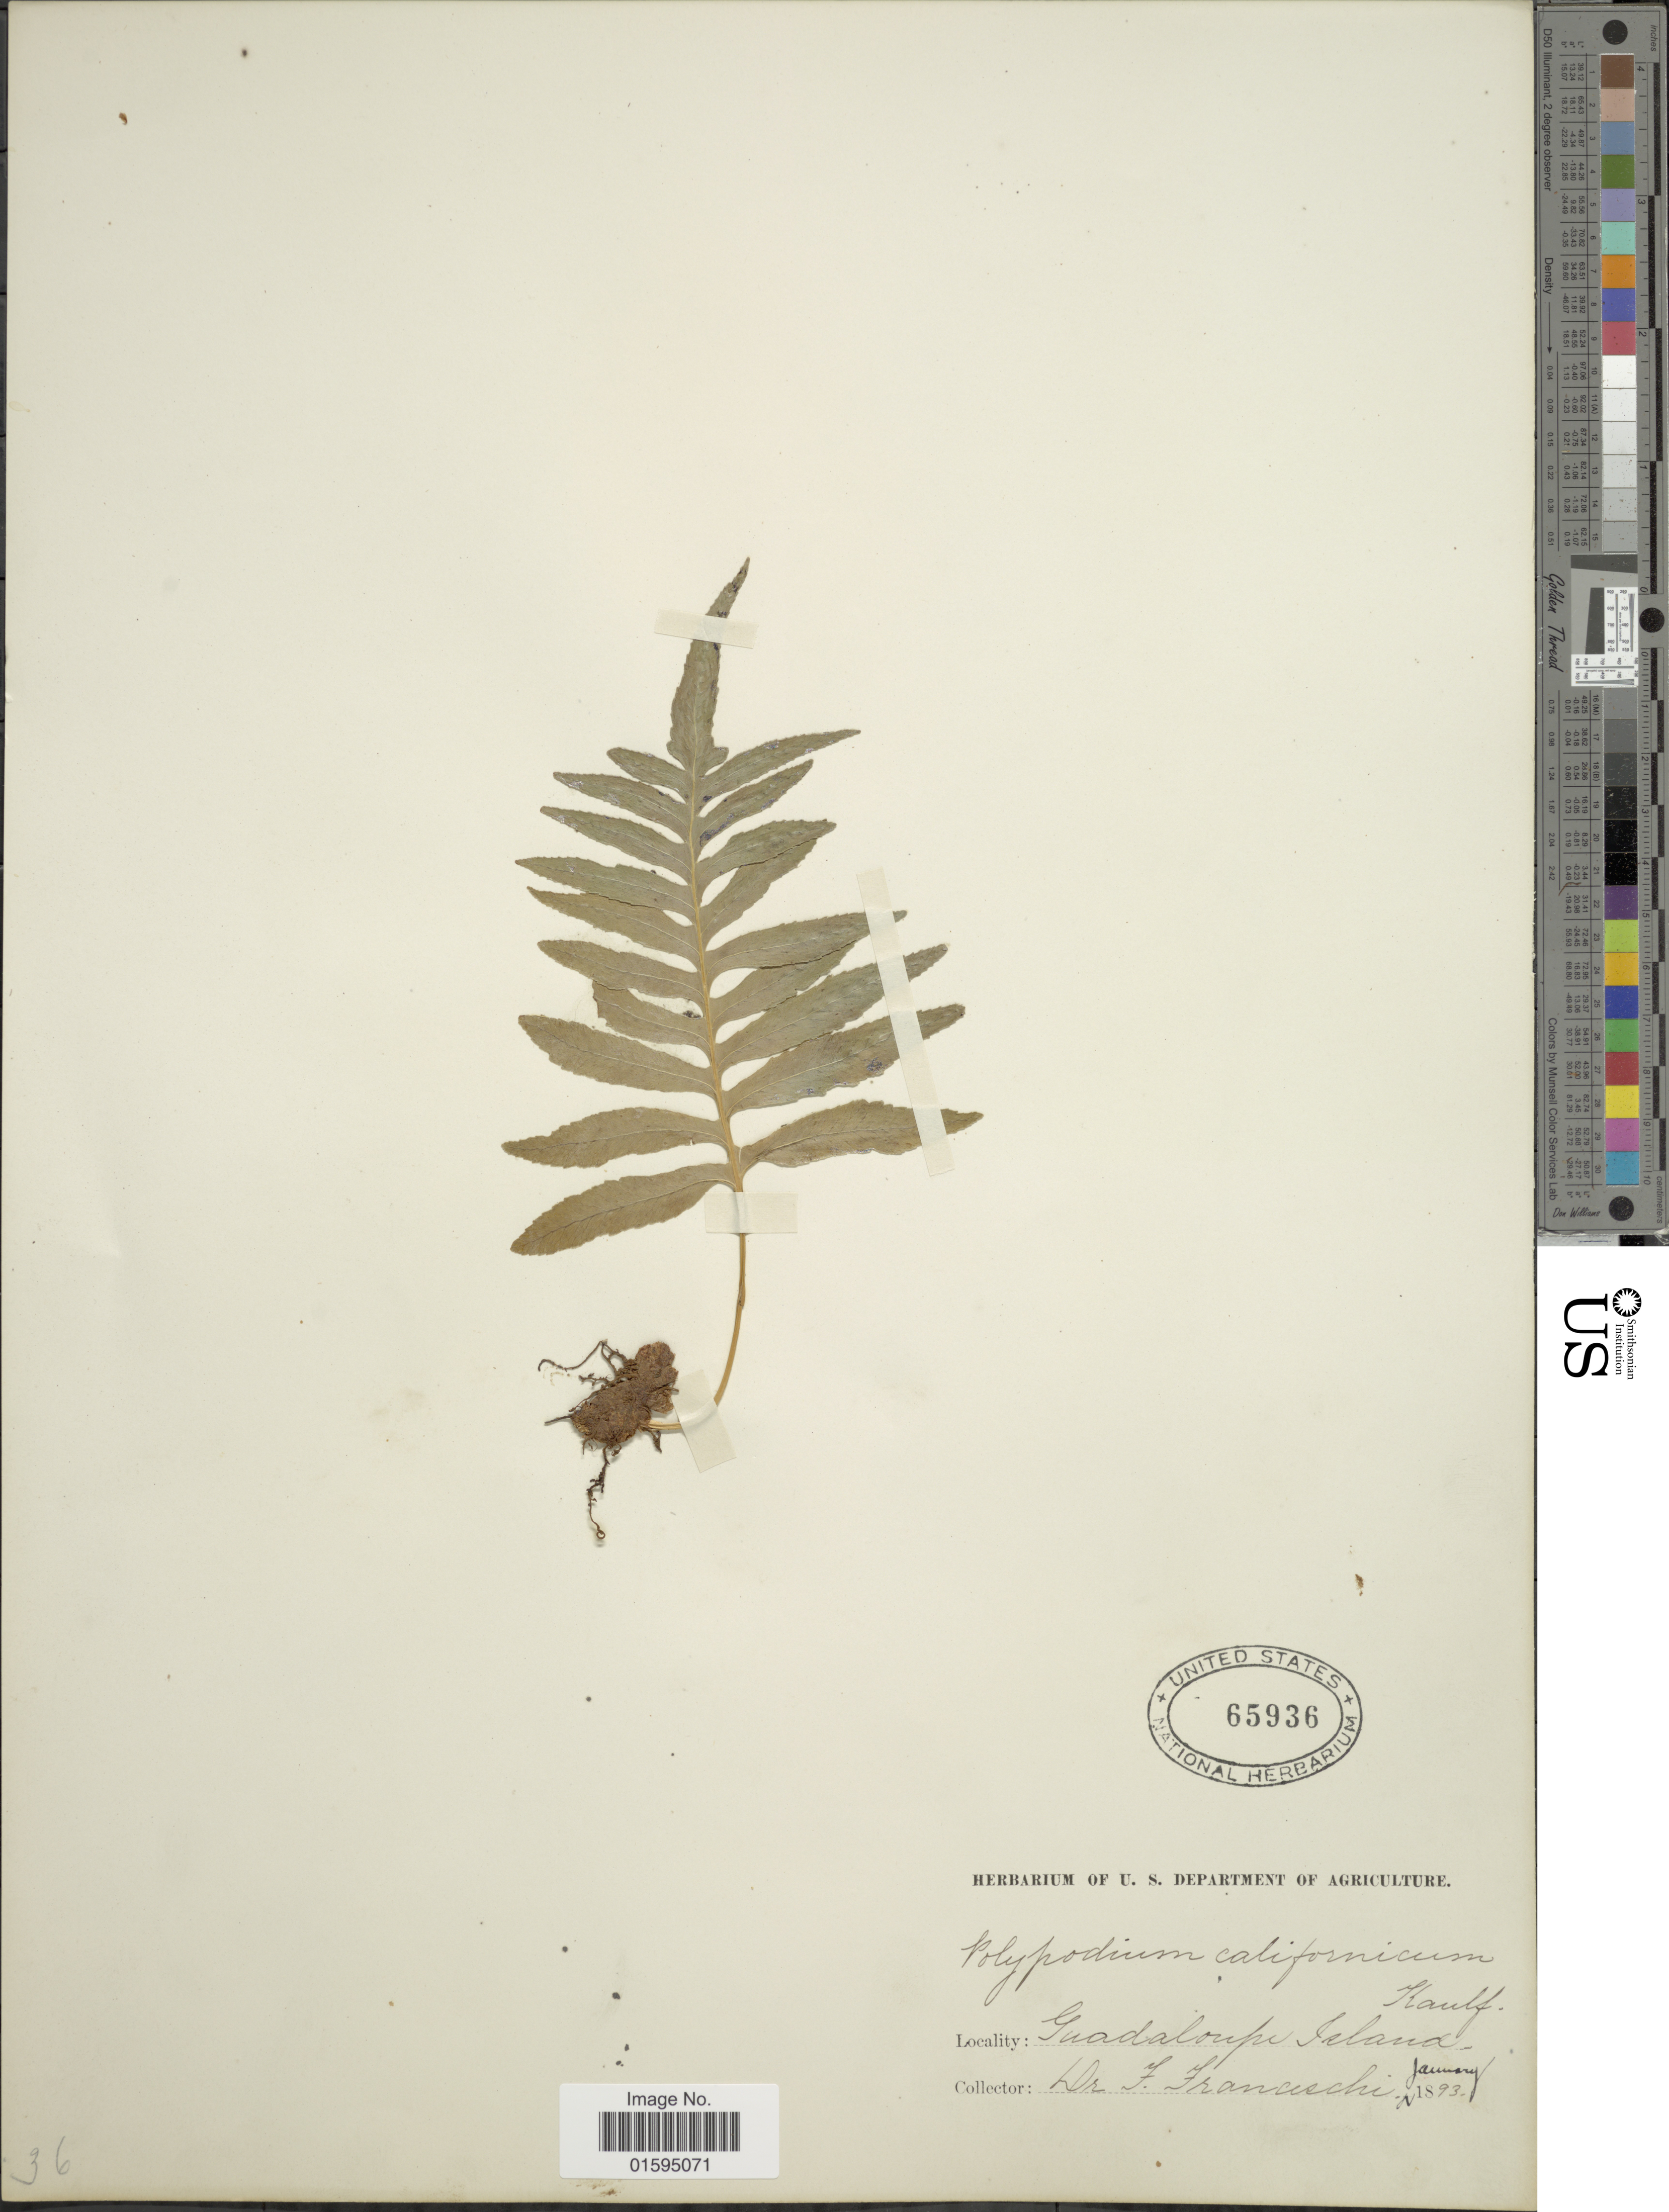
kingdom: Plantae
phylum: Tracheophyta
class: Polypodiopsida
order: Polypodiales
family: Polypodiaceae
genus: Polypodium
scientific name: Polypodium californicum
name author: Kaulf.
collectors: F. Franceschi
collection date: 1893-01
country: Guadeloupe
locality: Guadeloupe Island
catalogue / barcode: US 65936